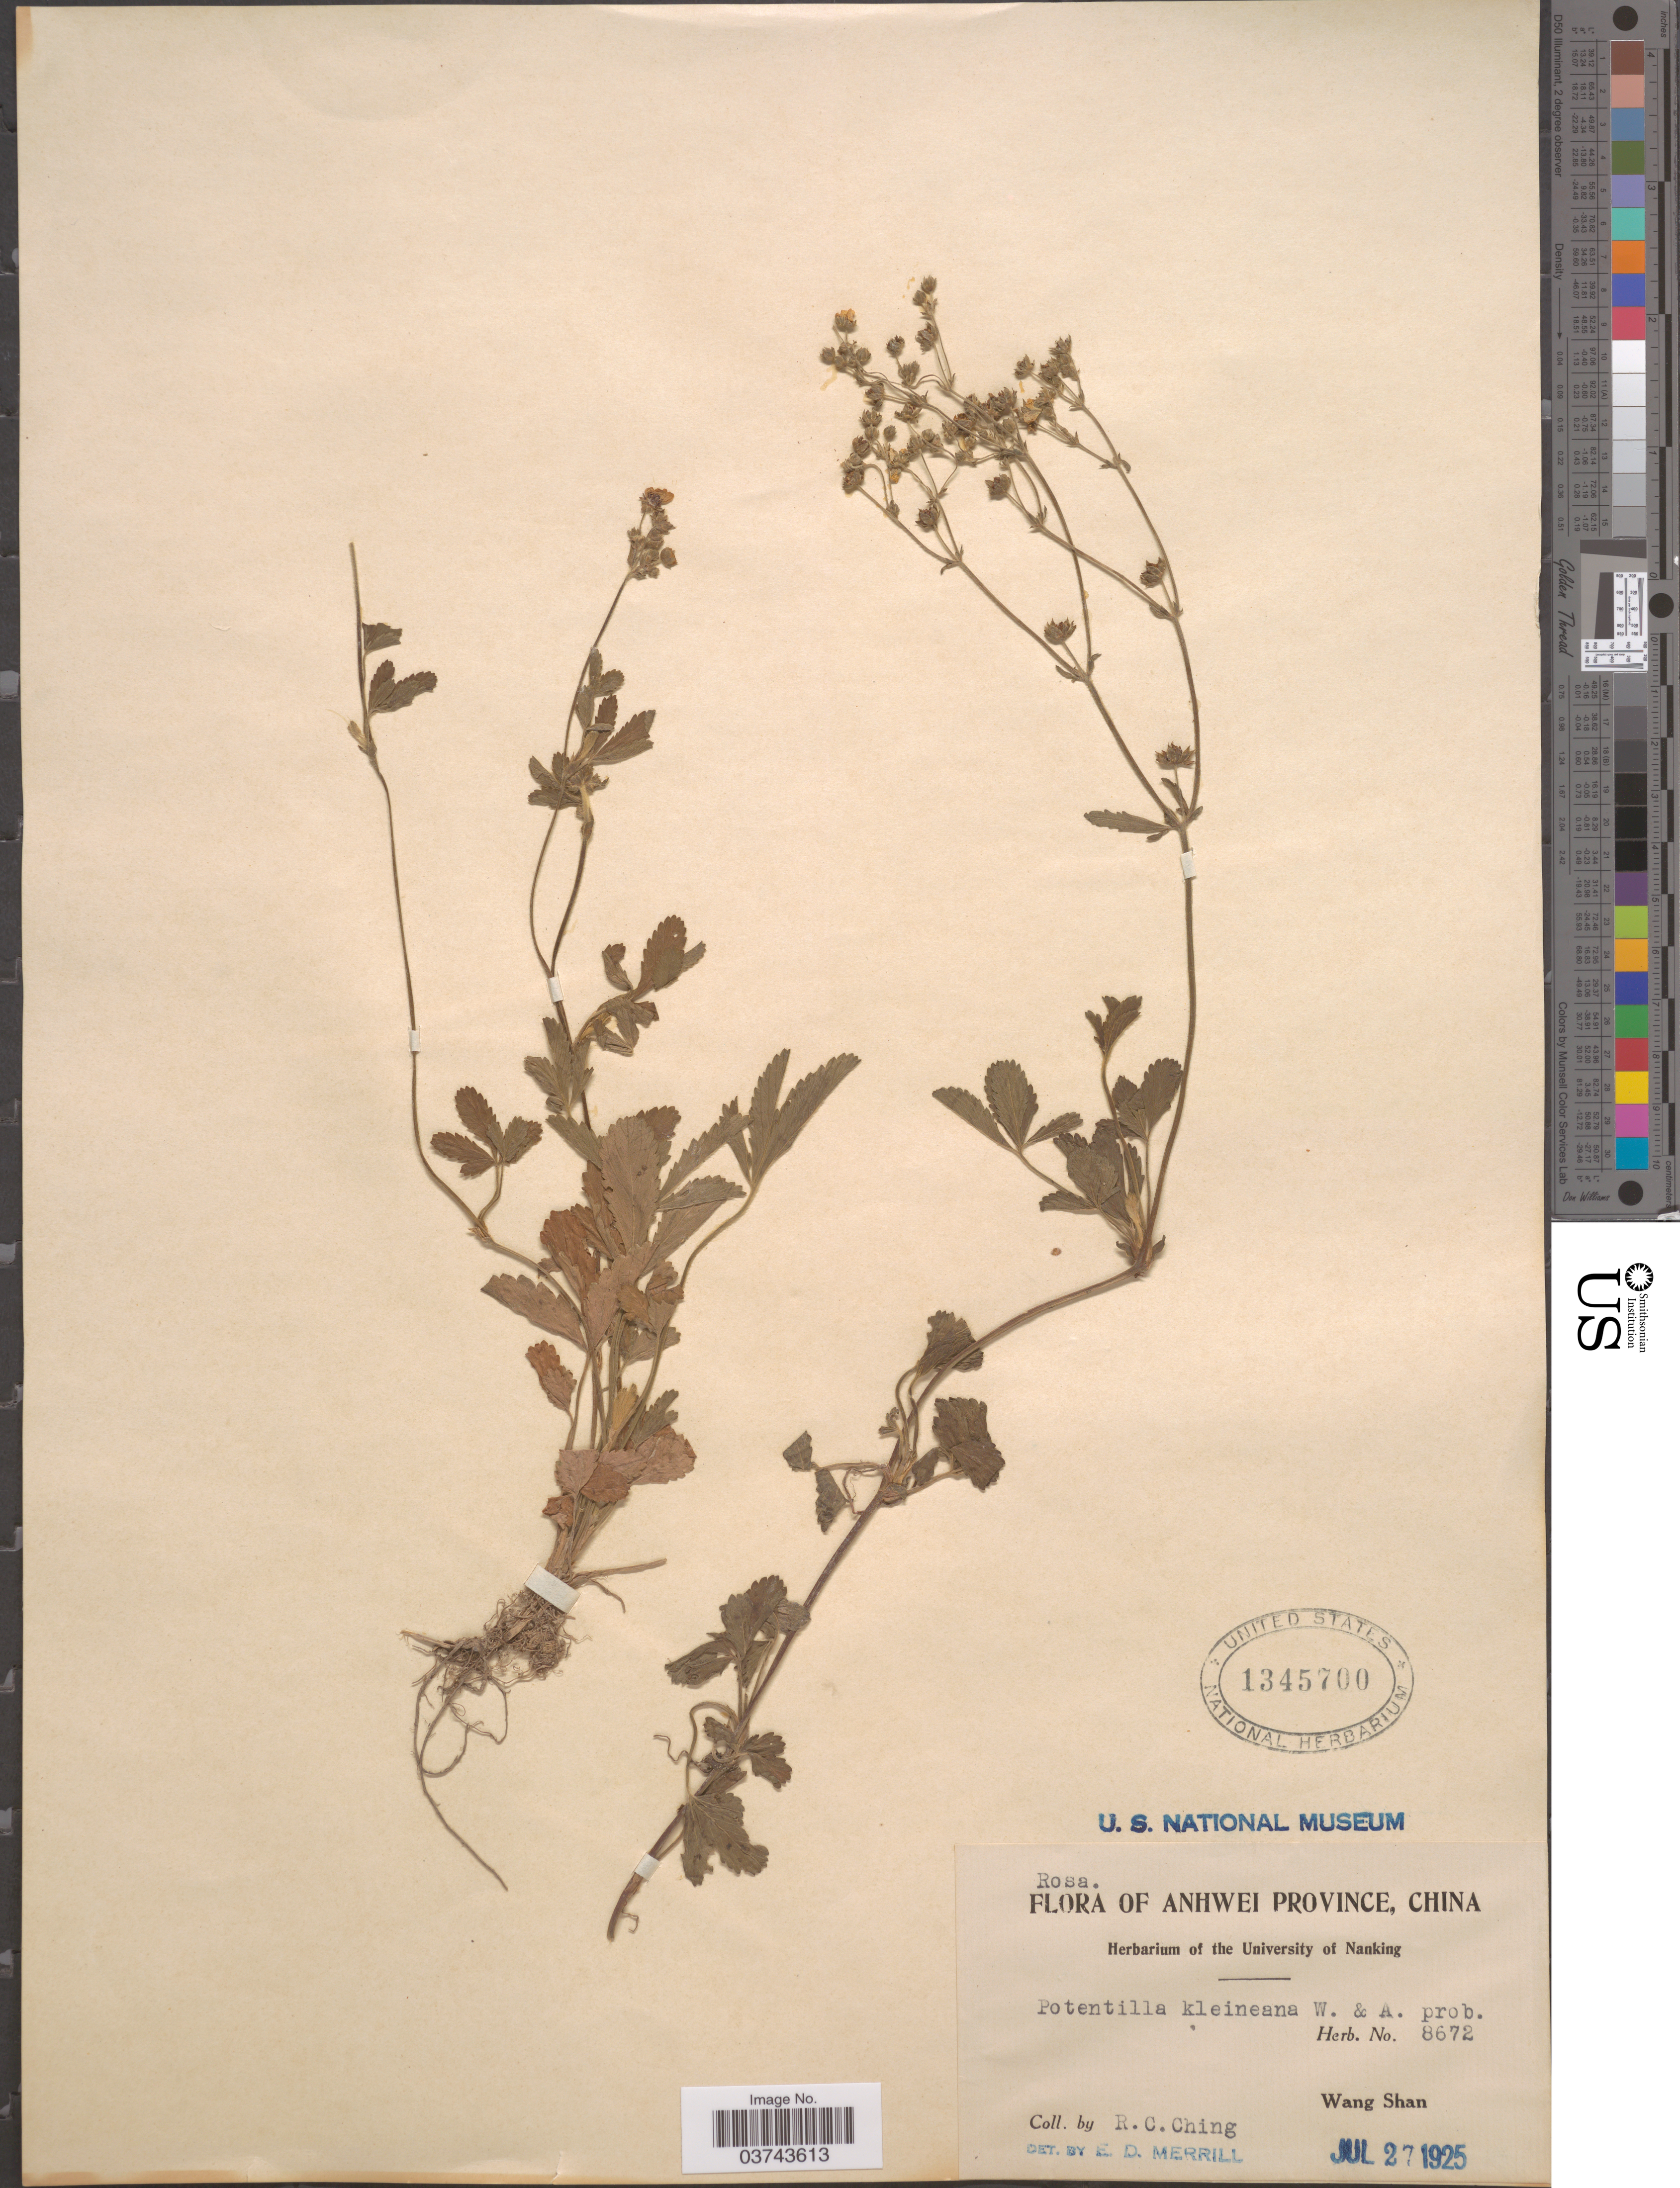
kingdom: Plantae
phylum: Tracheophyta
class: Magnoliopsida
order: Rosales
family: Rosaceae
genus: Potentilla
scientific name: Potentilla kleiniana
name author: Wight & Arn.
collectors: R. C. Ching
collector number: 8672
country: China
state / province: Anhui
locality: Anhwei Province. Wang Shan.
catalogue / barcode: US 1345700